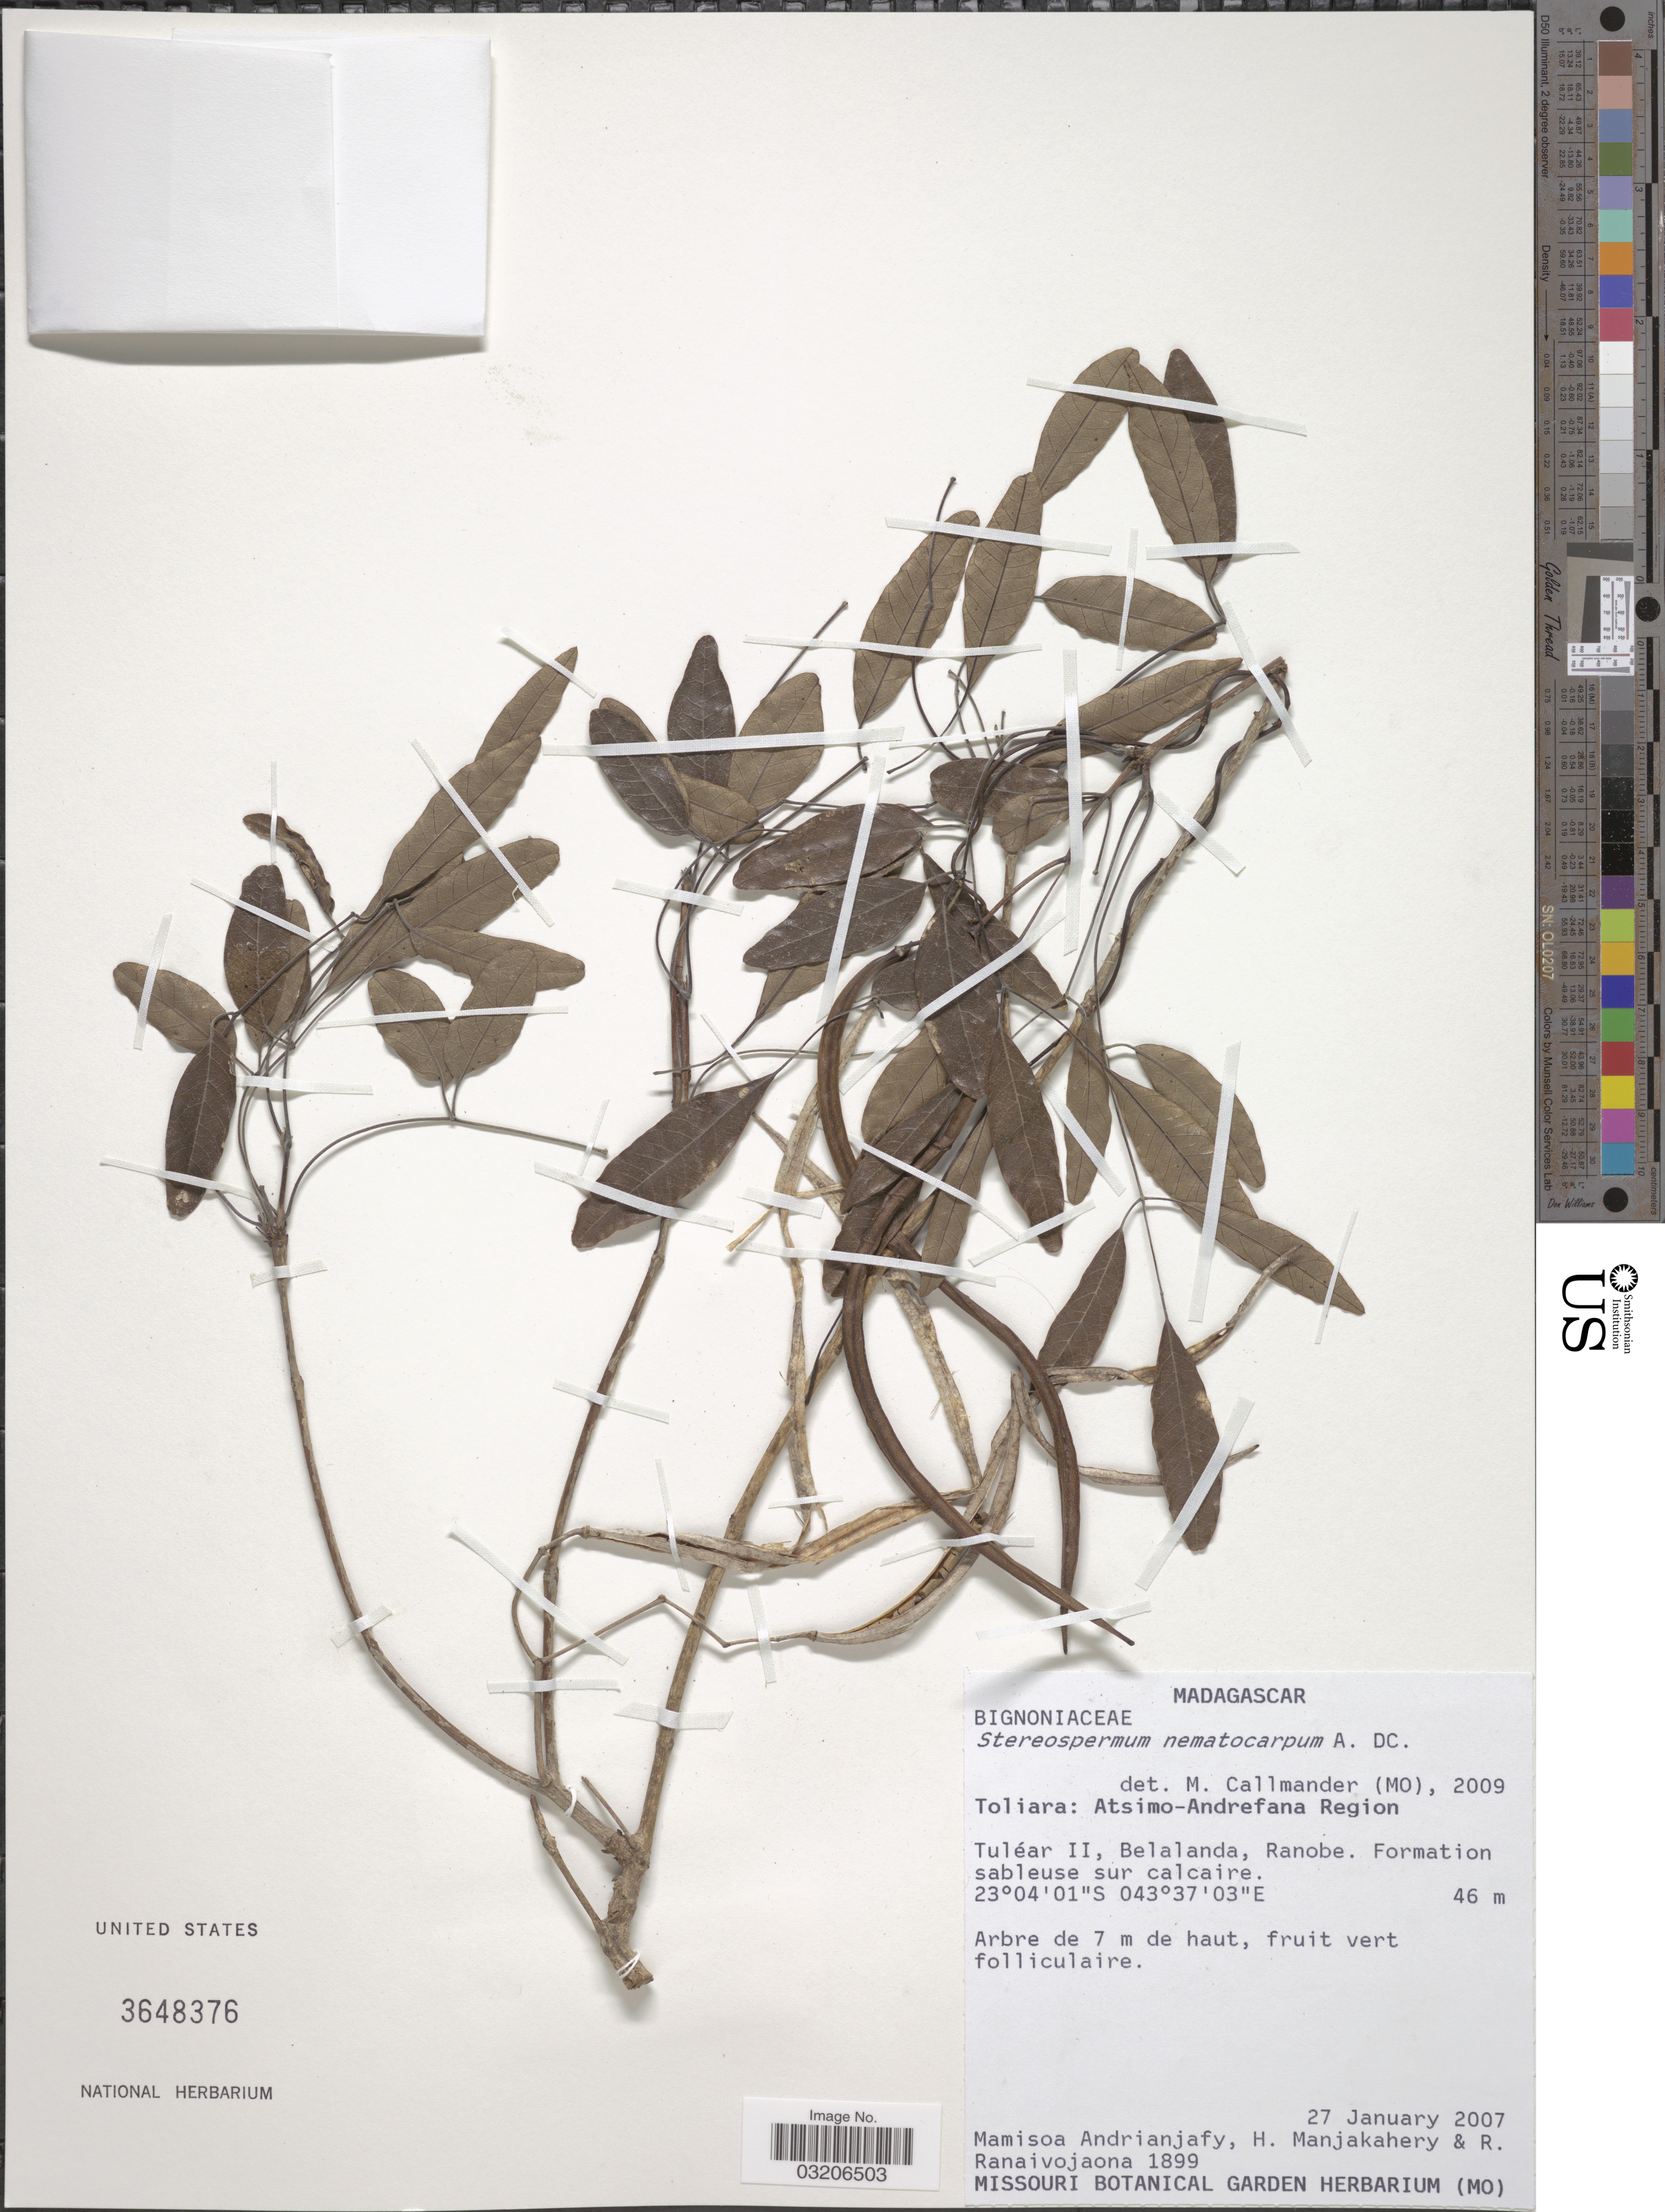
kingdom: Plantae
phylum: Tracheophyta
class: Magnoliopsida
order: Lamiales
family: Bignoniaceae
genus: Stereospermum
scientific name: Stereospermum nematocarpum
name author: A. DC.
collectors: M. Andrianjafy, H. N. Manjakahery & R. Ranaivojaona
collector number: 1899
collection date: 2007-01-27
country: Madagascar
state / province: Atsimo-Andrefana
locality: Atsimo-Andrefana Region. Tuléar II, Belalanda, Ranobe.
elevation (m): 46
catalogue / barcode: US 3648376